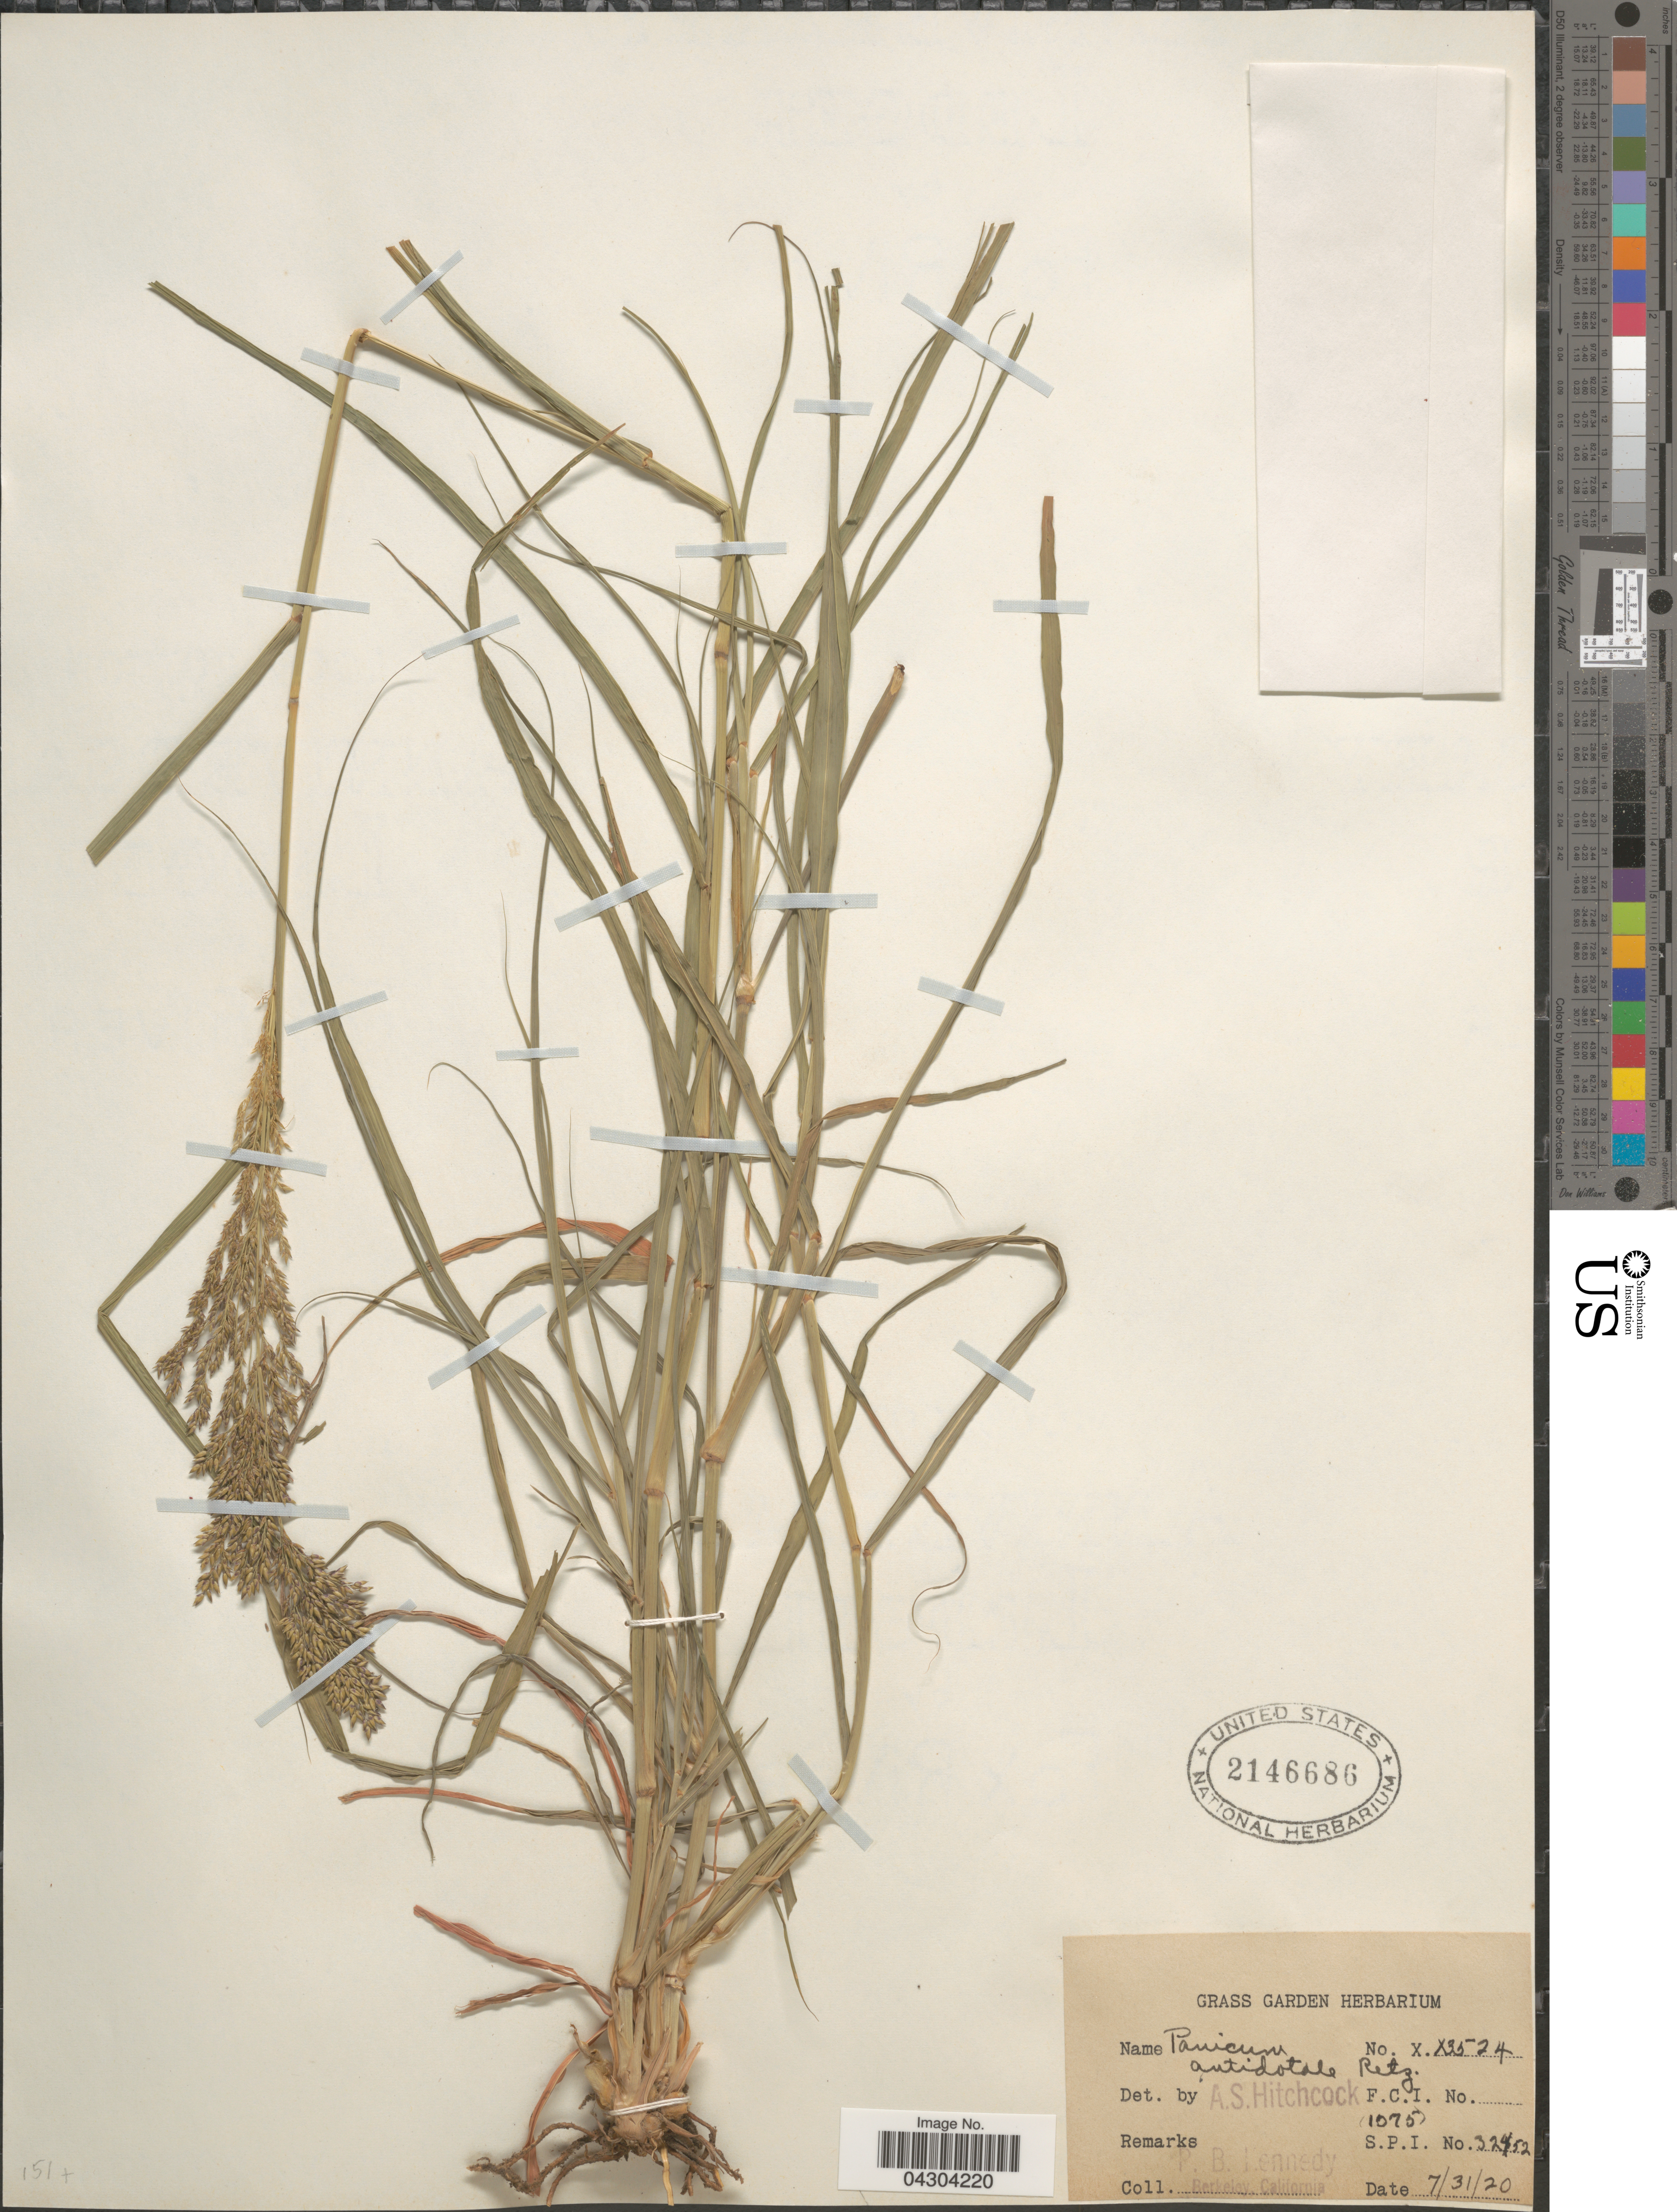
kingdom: Plantae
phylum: Tracheophyta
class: Liliopsida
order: Poales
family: Poaceae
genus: Panicum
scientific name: Panicum antidotale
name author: Retz.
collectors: P. B. Kennedy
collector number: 32452?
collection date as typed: Transcribed d/m/y: 31/7/20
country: United States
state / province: California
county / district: Alameda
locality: Berkeley.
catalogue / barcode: US 2146686